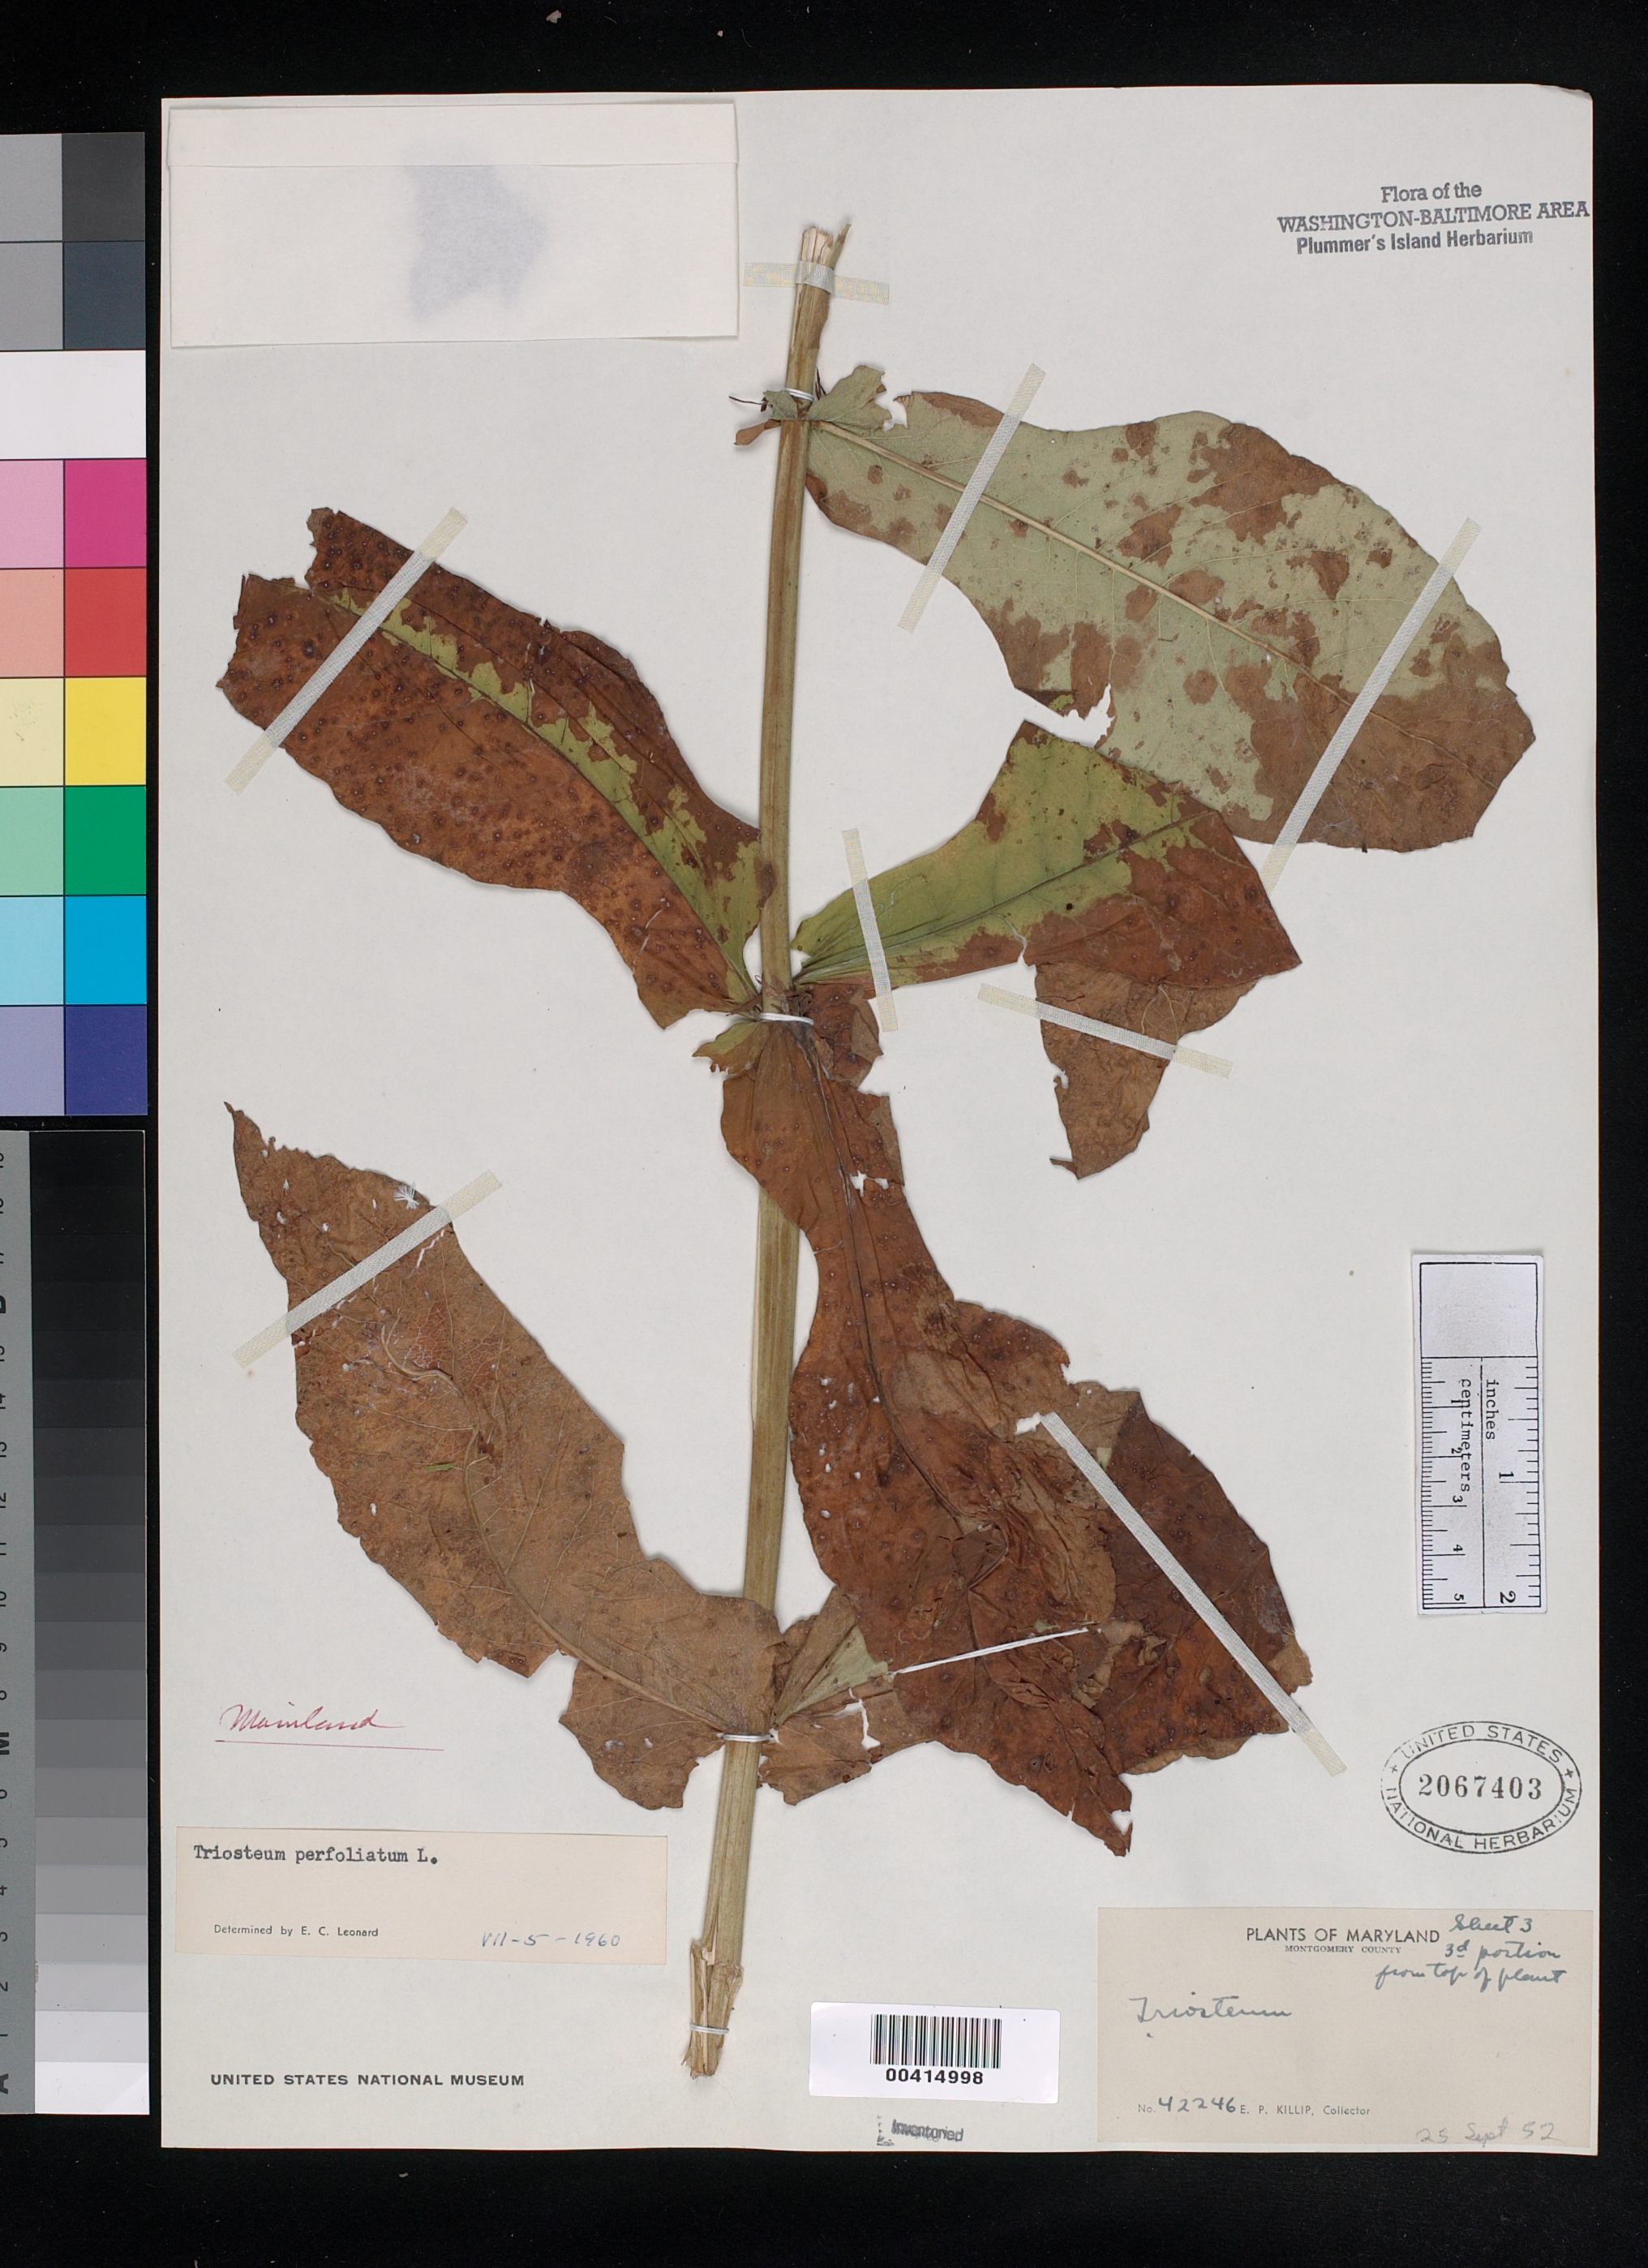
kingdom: Plantae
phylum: Tracheophyta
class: Magnoliopsida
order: Dipsacales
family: Caprifoliaceae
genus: Triosteum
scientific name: Triosteum perfoliatum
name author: L.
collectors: E. P. Killip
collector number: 42246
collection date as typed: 25 Sep 1952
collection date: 1952-09-25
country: United States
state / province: Maryland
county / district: Montgomery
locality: Plummer's Island, mainland, woods west of NW corner of Stewart Farm, mainland property of WBFC C. & O. Canal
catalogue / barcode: US 2067403